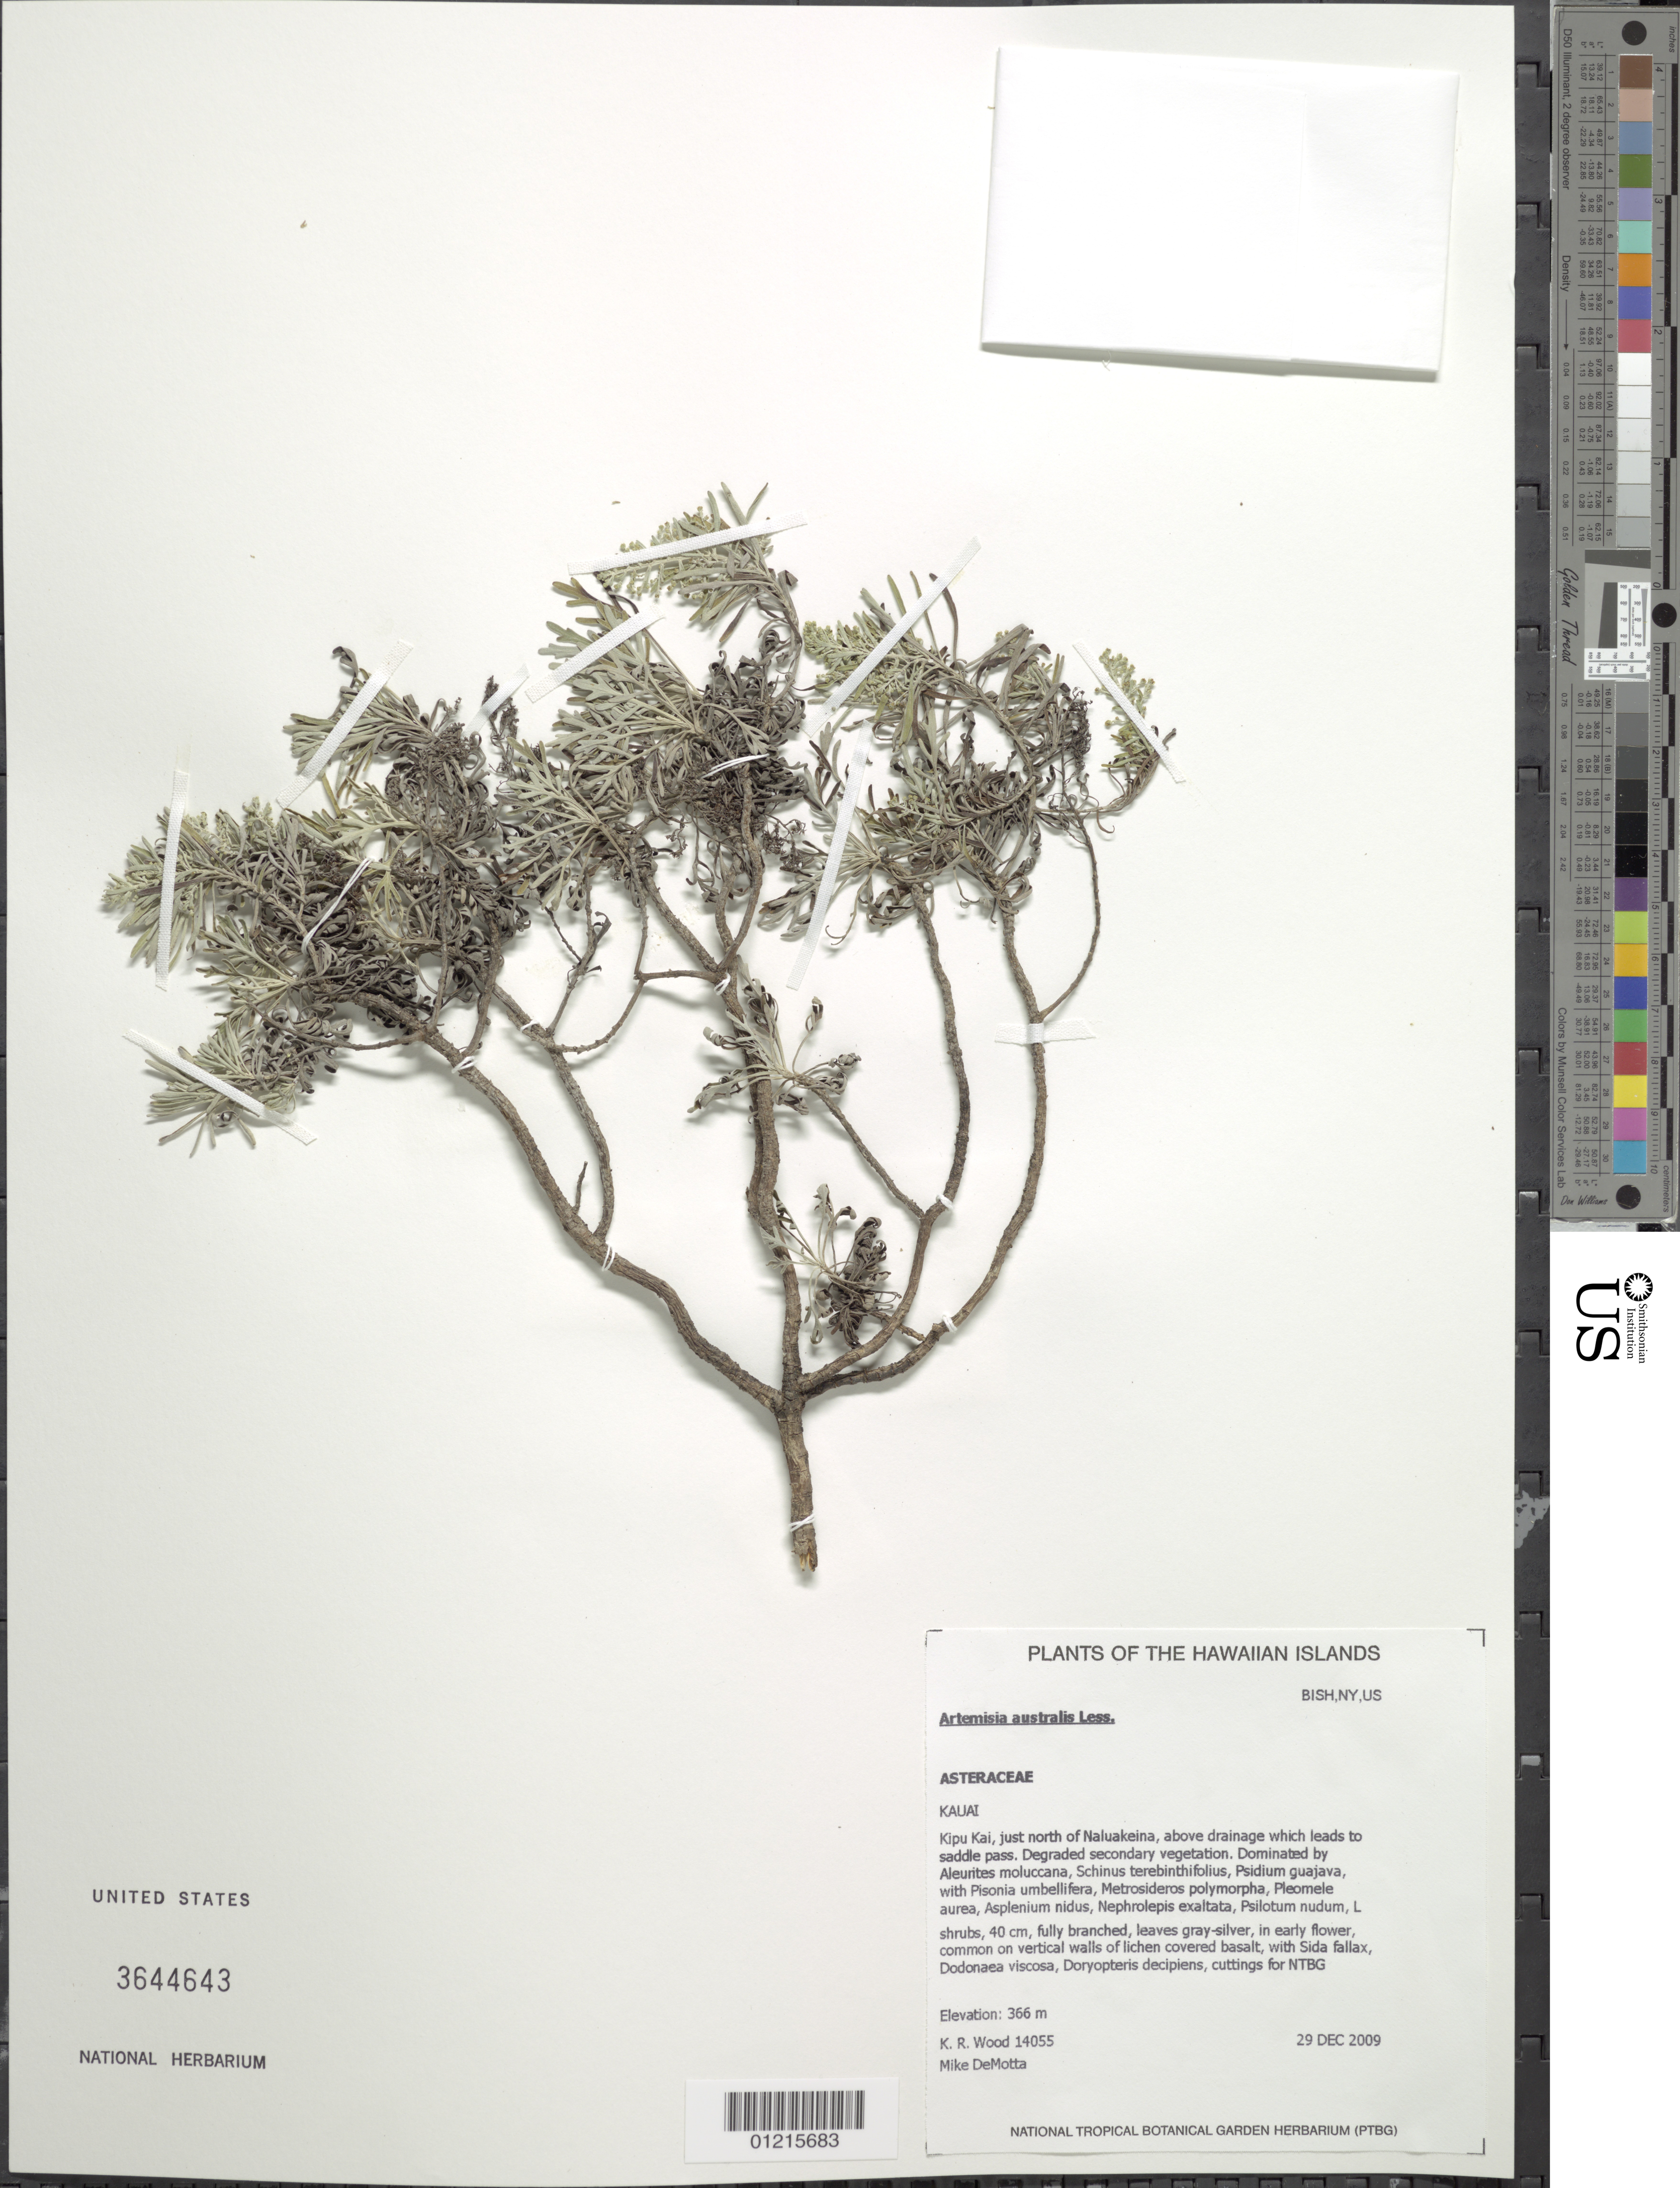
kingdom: Plantae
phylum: Tracheophyta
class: Magnoliopsida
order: Asterales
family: Asteraceae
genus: Artemisia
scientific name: Artemisia australis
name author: Less.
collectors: K. R. Wood & M. DeMotta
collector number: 14055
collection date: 2009-12-29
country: United States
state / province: Hawaii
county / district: Kauai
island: Kaua'i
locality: Kipu Kai, just north of Naluakeina, in drainage which leads to saddle pass.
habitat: Degraded secondary vegetation.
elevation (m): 366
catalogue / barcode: US 3544643